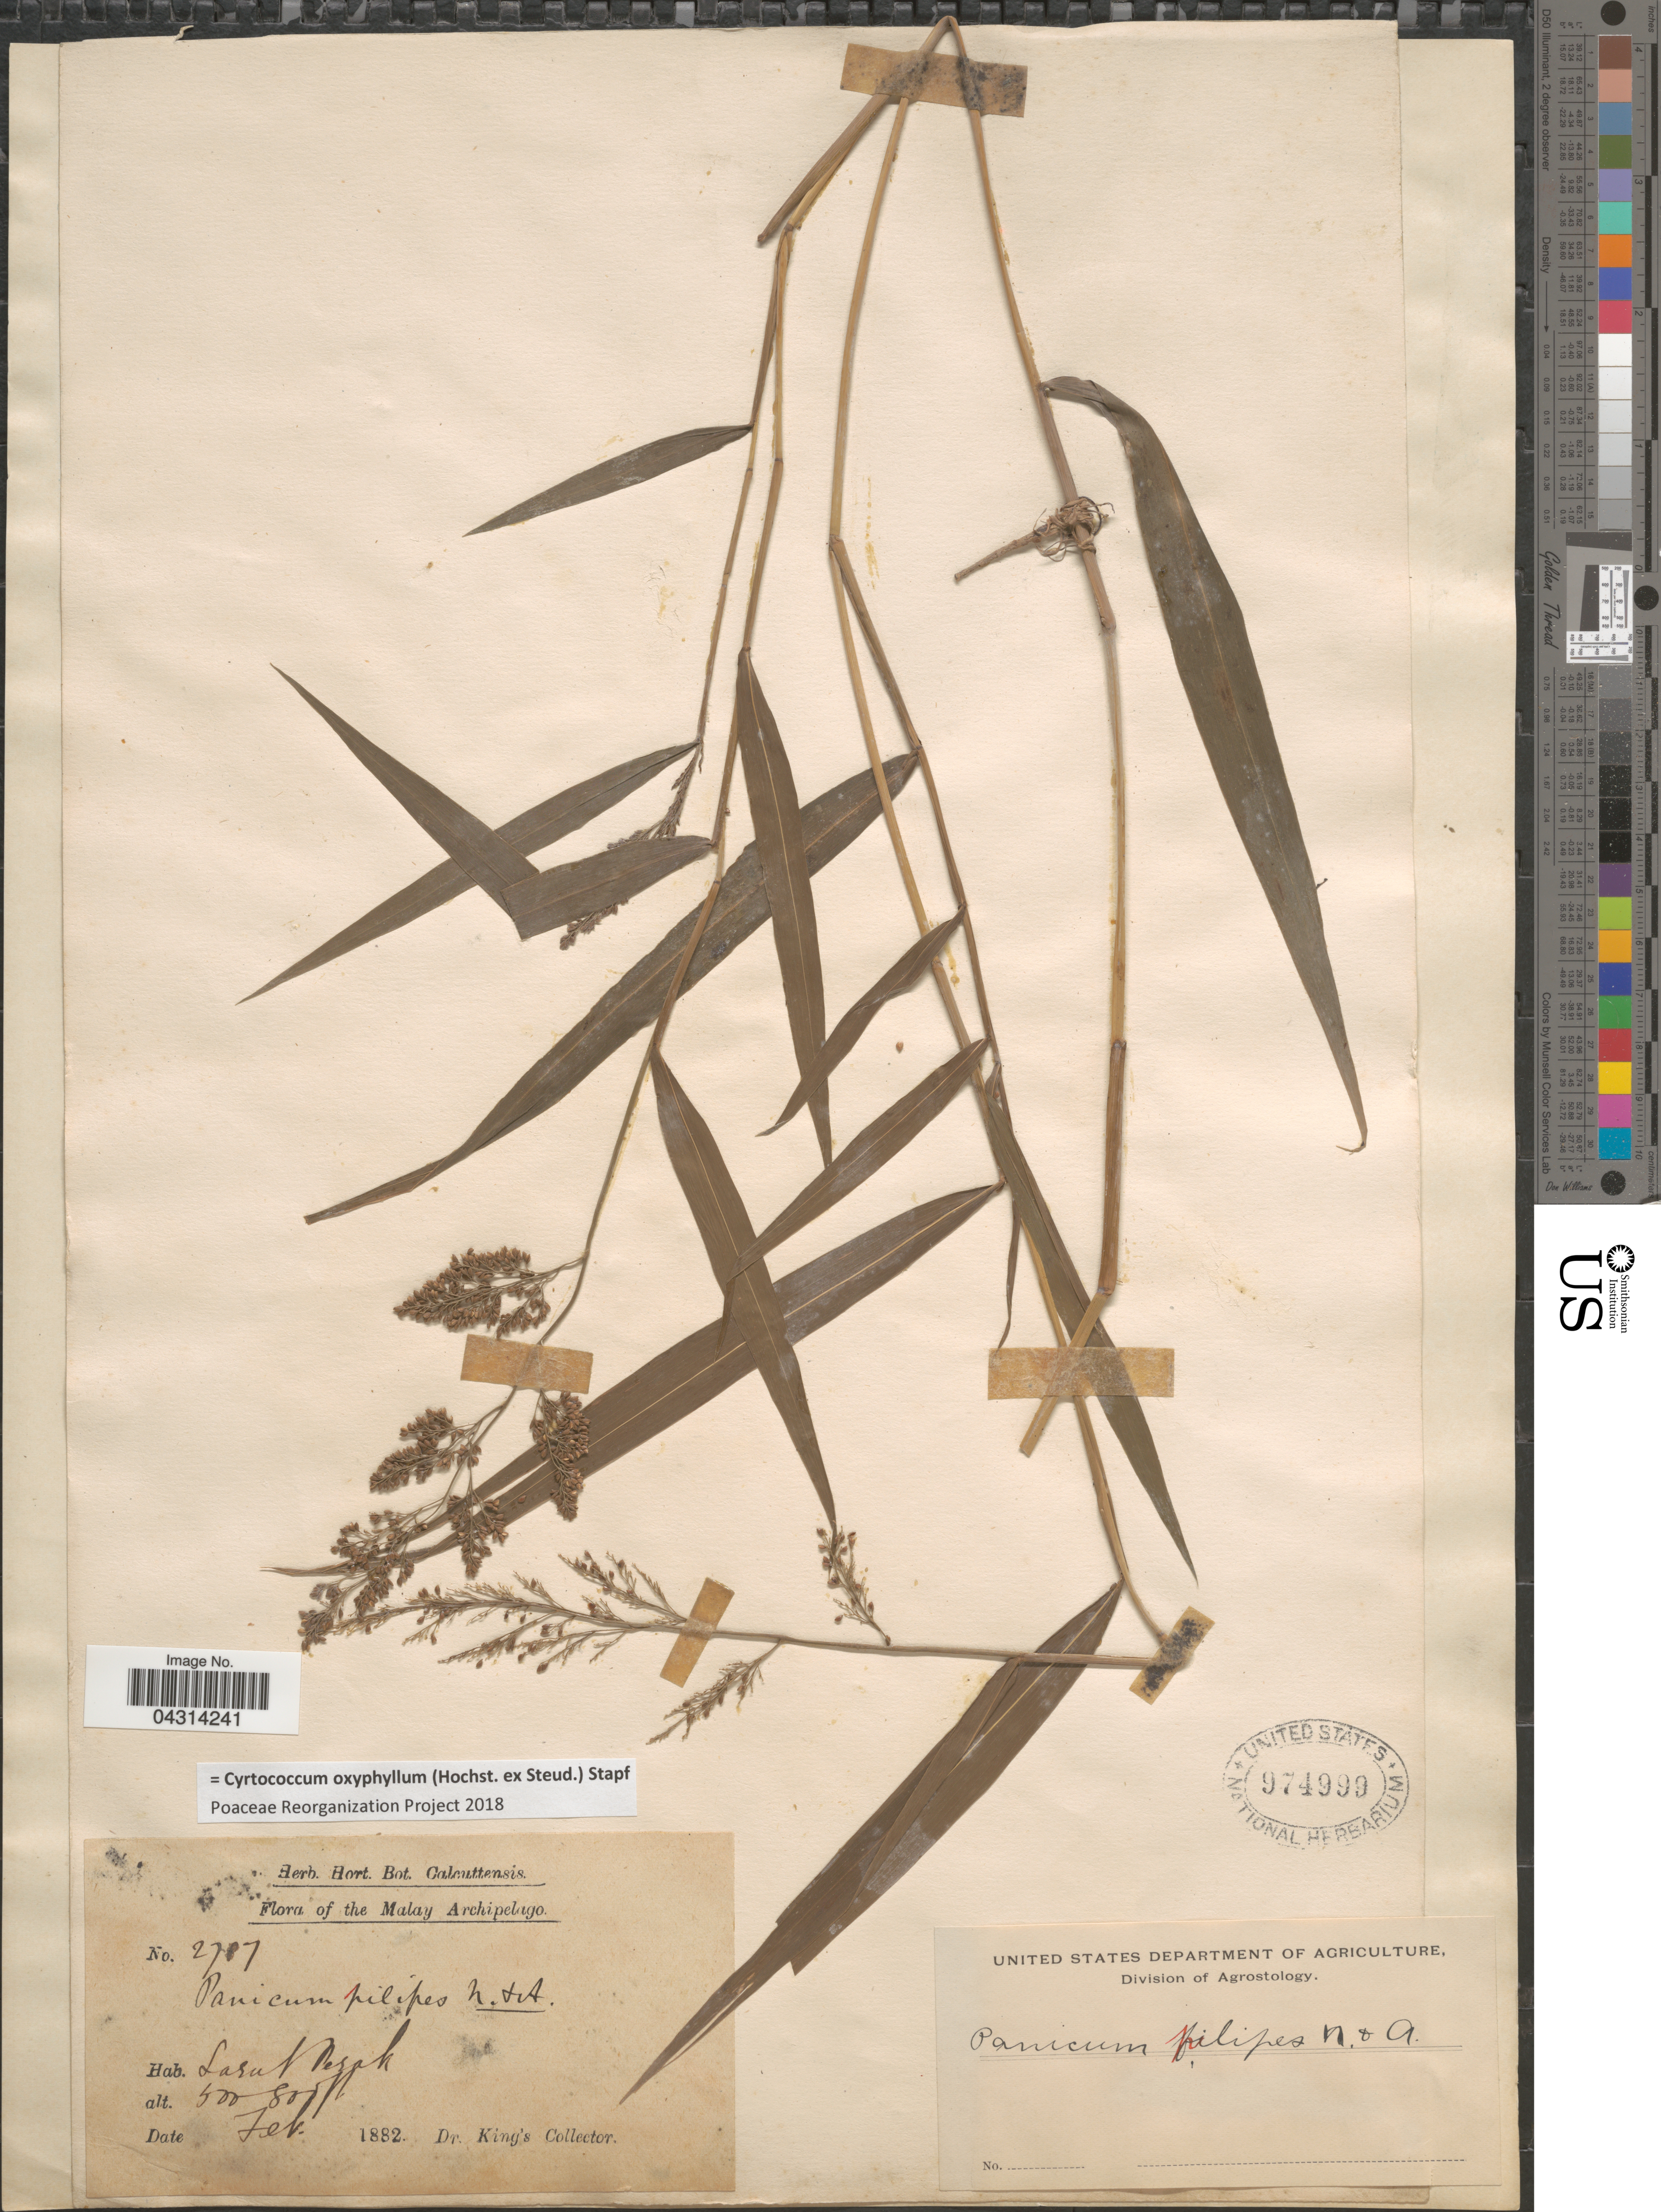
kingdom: Plantae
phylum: Tracheophyta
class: Liliopsida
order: Poales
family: Poaceae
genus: Cyrtococcum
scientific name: Cyrtococcum oxyphyllum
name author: (Steud.) Stapf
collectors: Dr. King's collector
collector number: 2707*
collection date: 1882-02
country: Malaysia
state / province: Perak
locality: Malay Archipelago. Larut.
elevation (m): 152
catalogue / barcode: US 974999